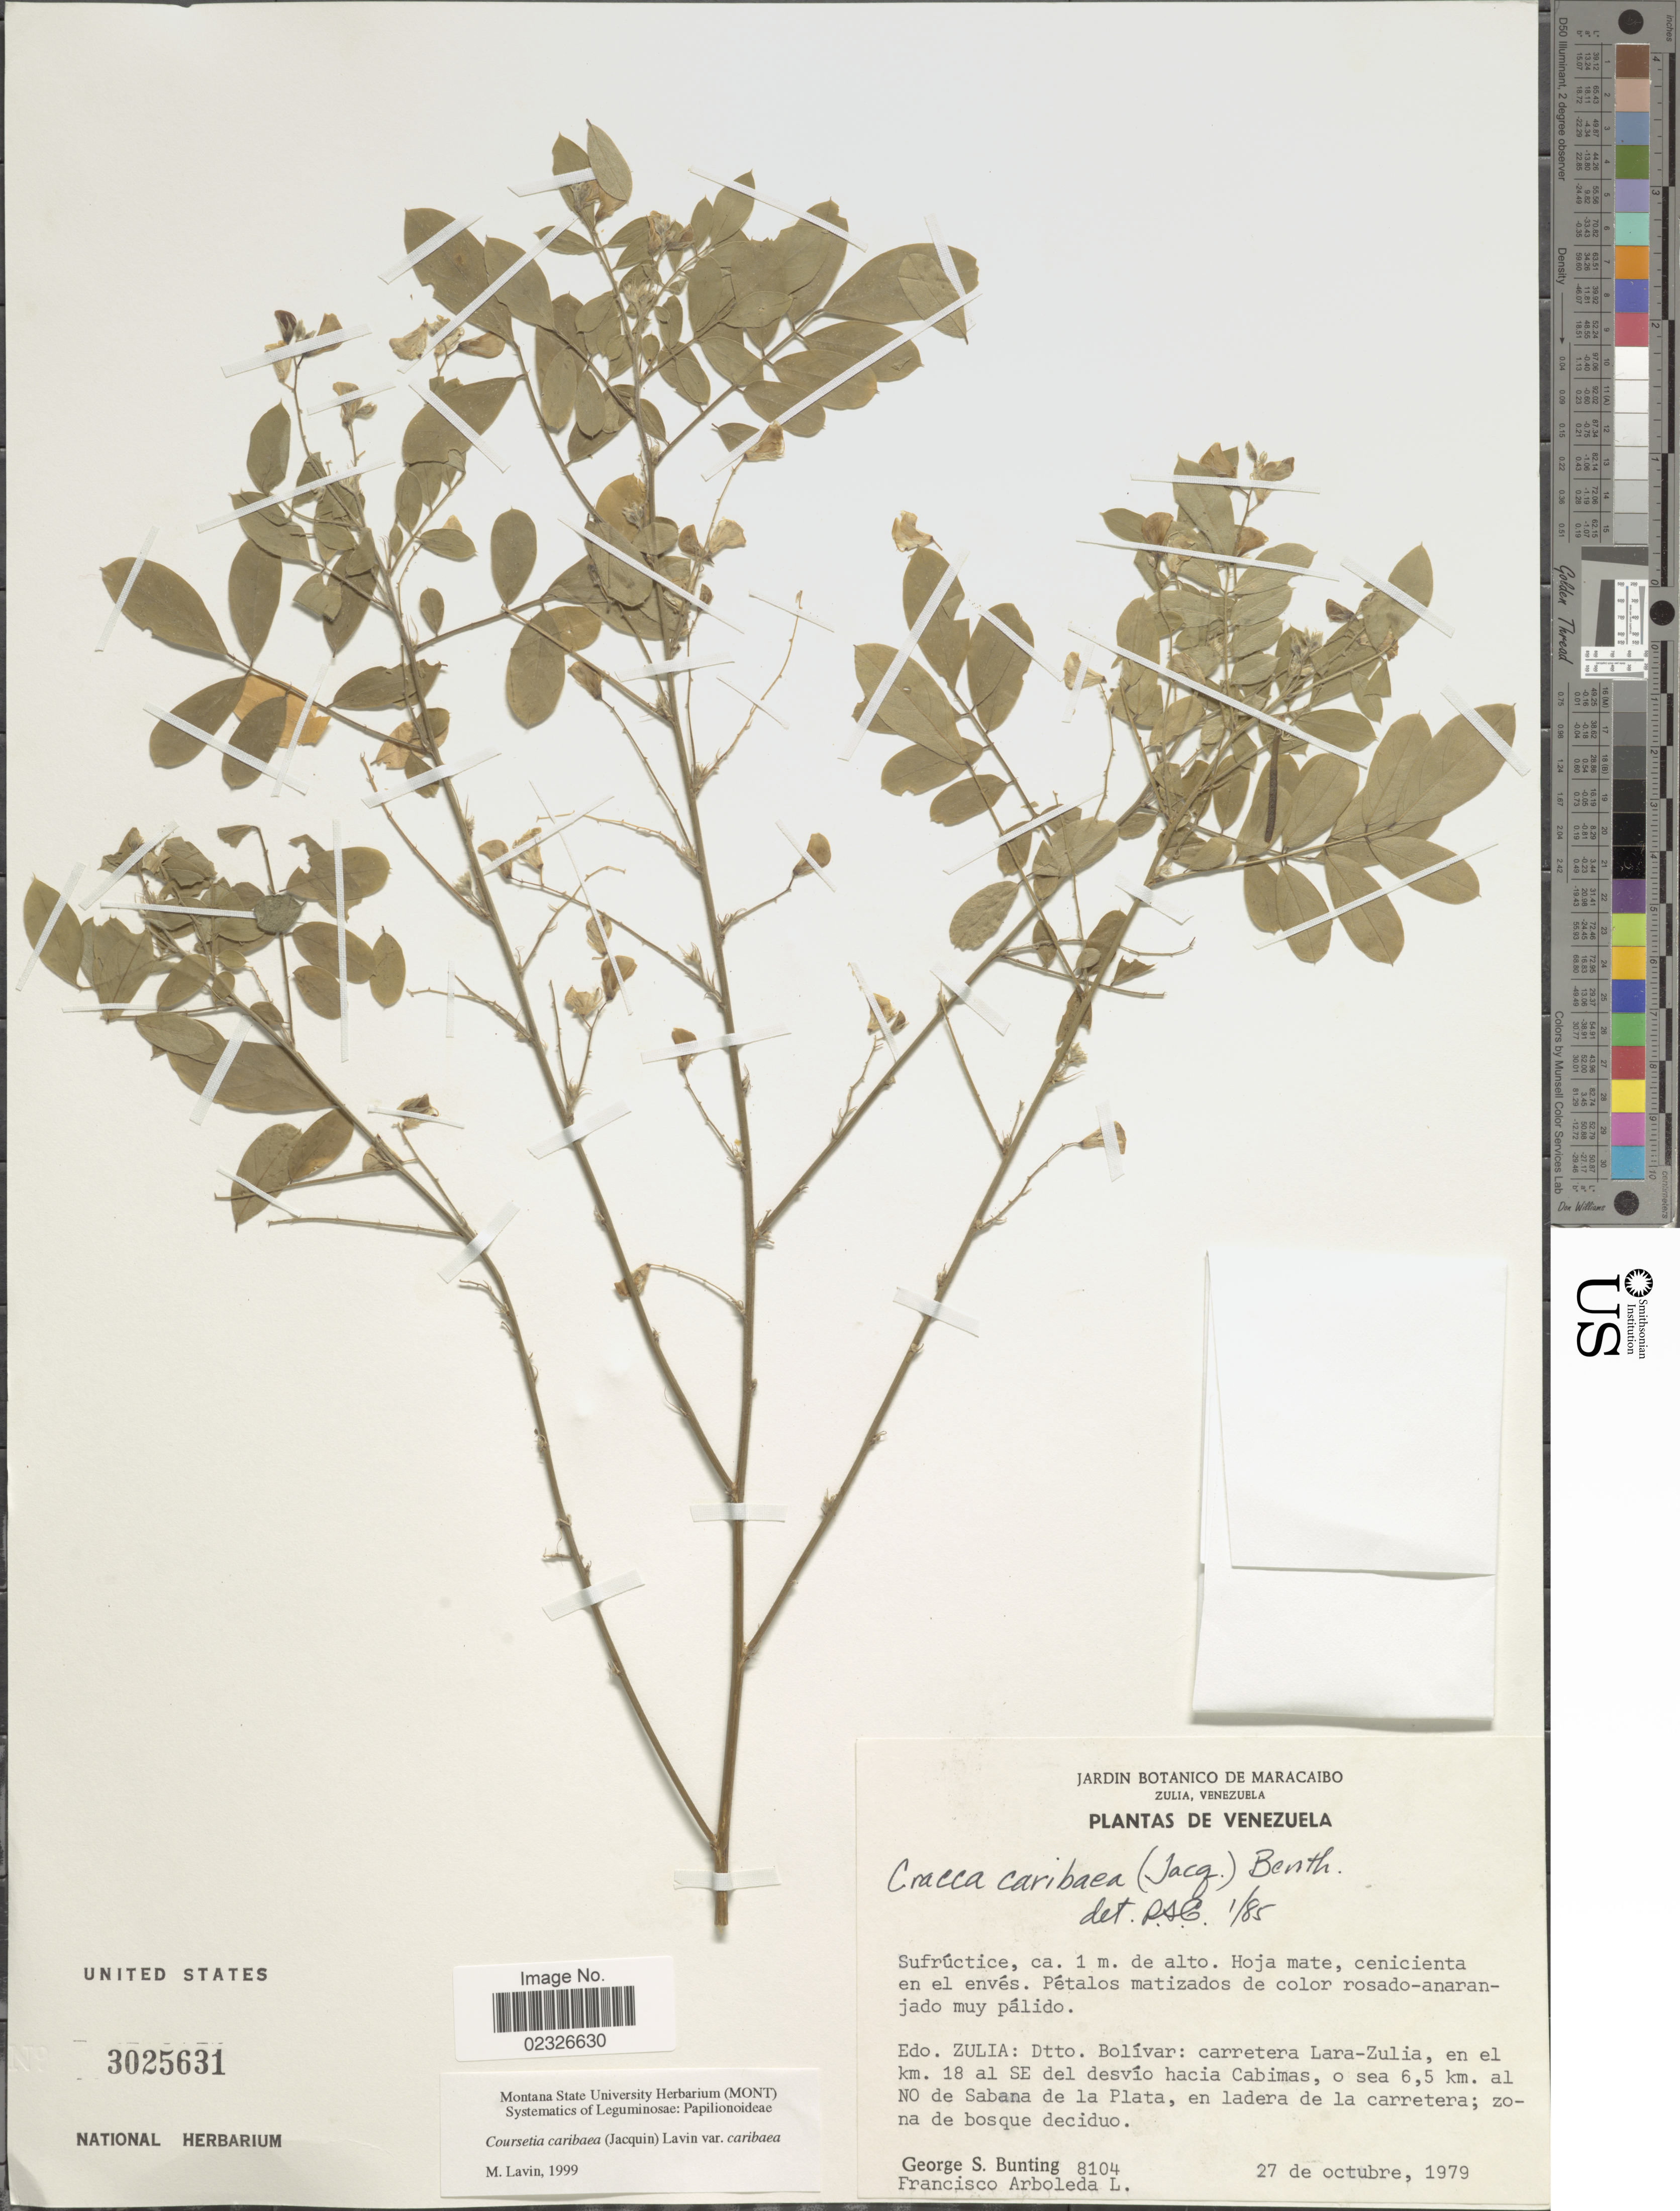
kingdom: Plantae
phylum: Tracheophyta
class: Magnoliopsida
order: Fabales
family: Fabaceae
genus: Coursetia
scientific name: Coursetia caribaea var. caribaea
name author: (Jacq.) Lavin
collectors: G. S. Bunting & F. Arboleda L.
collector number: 8104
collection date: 1979-10-27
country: Venezuela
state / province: Zulia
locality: Edo. Zulia: Dtto. Bolivar: carretera Lara- Zulia, en el km. 18 al SE del desvio hacia Cabimas, o sea 6.5 km. al NO de Sabana de la Plata, en ladera de la carretera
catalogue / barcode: US 3025631